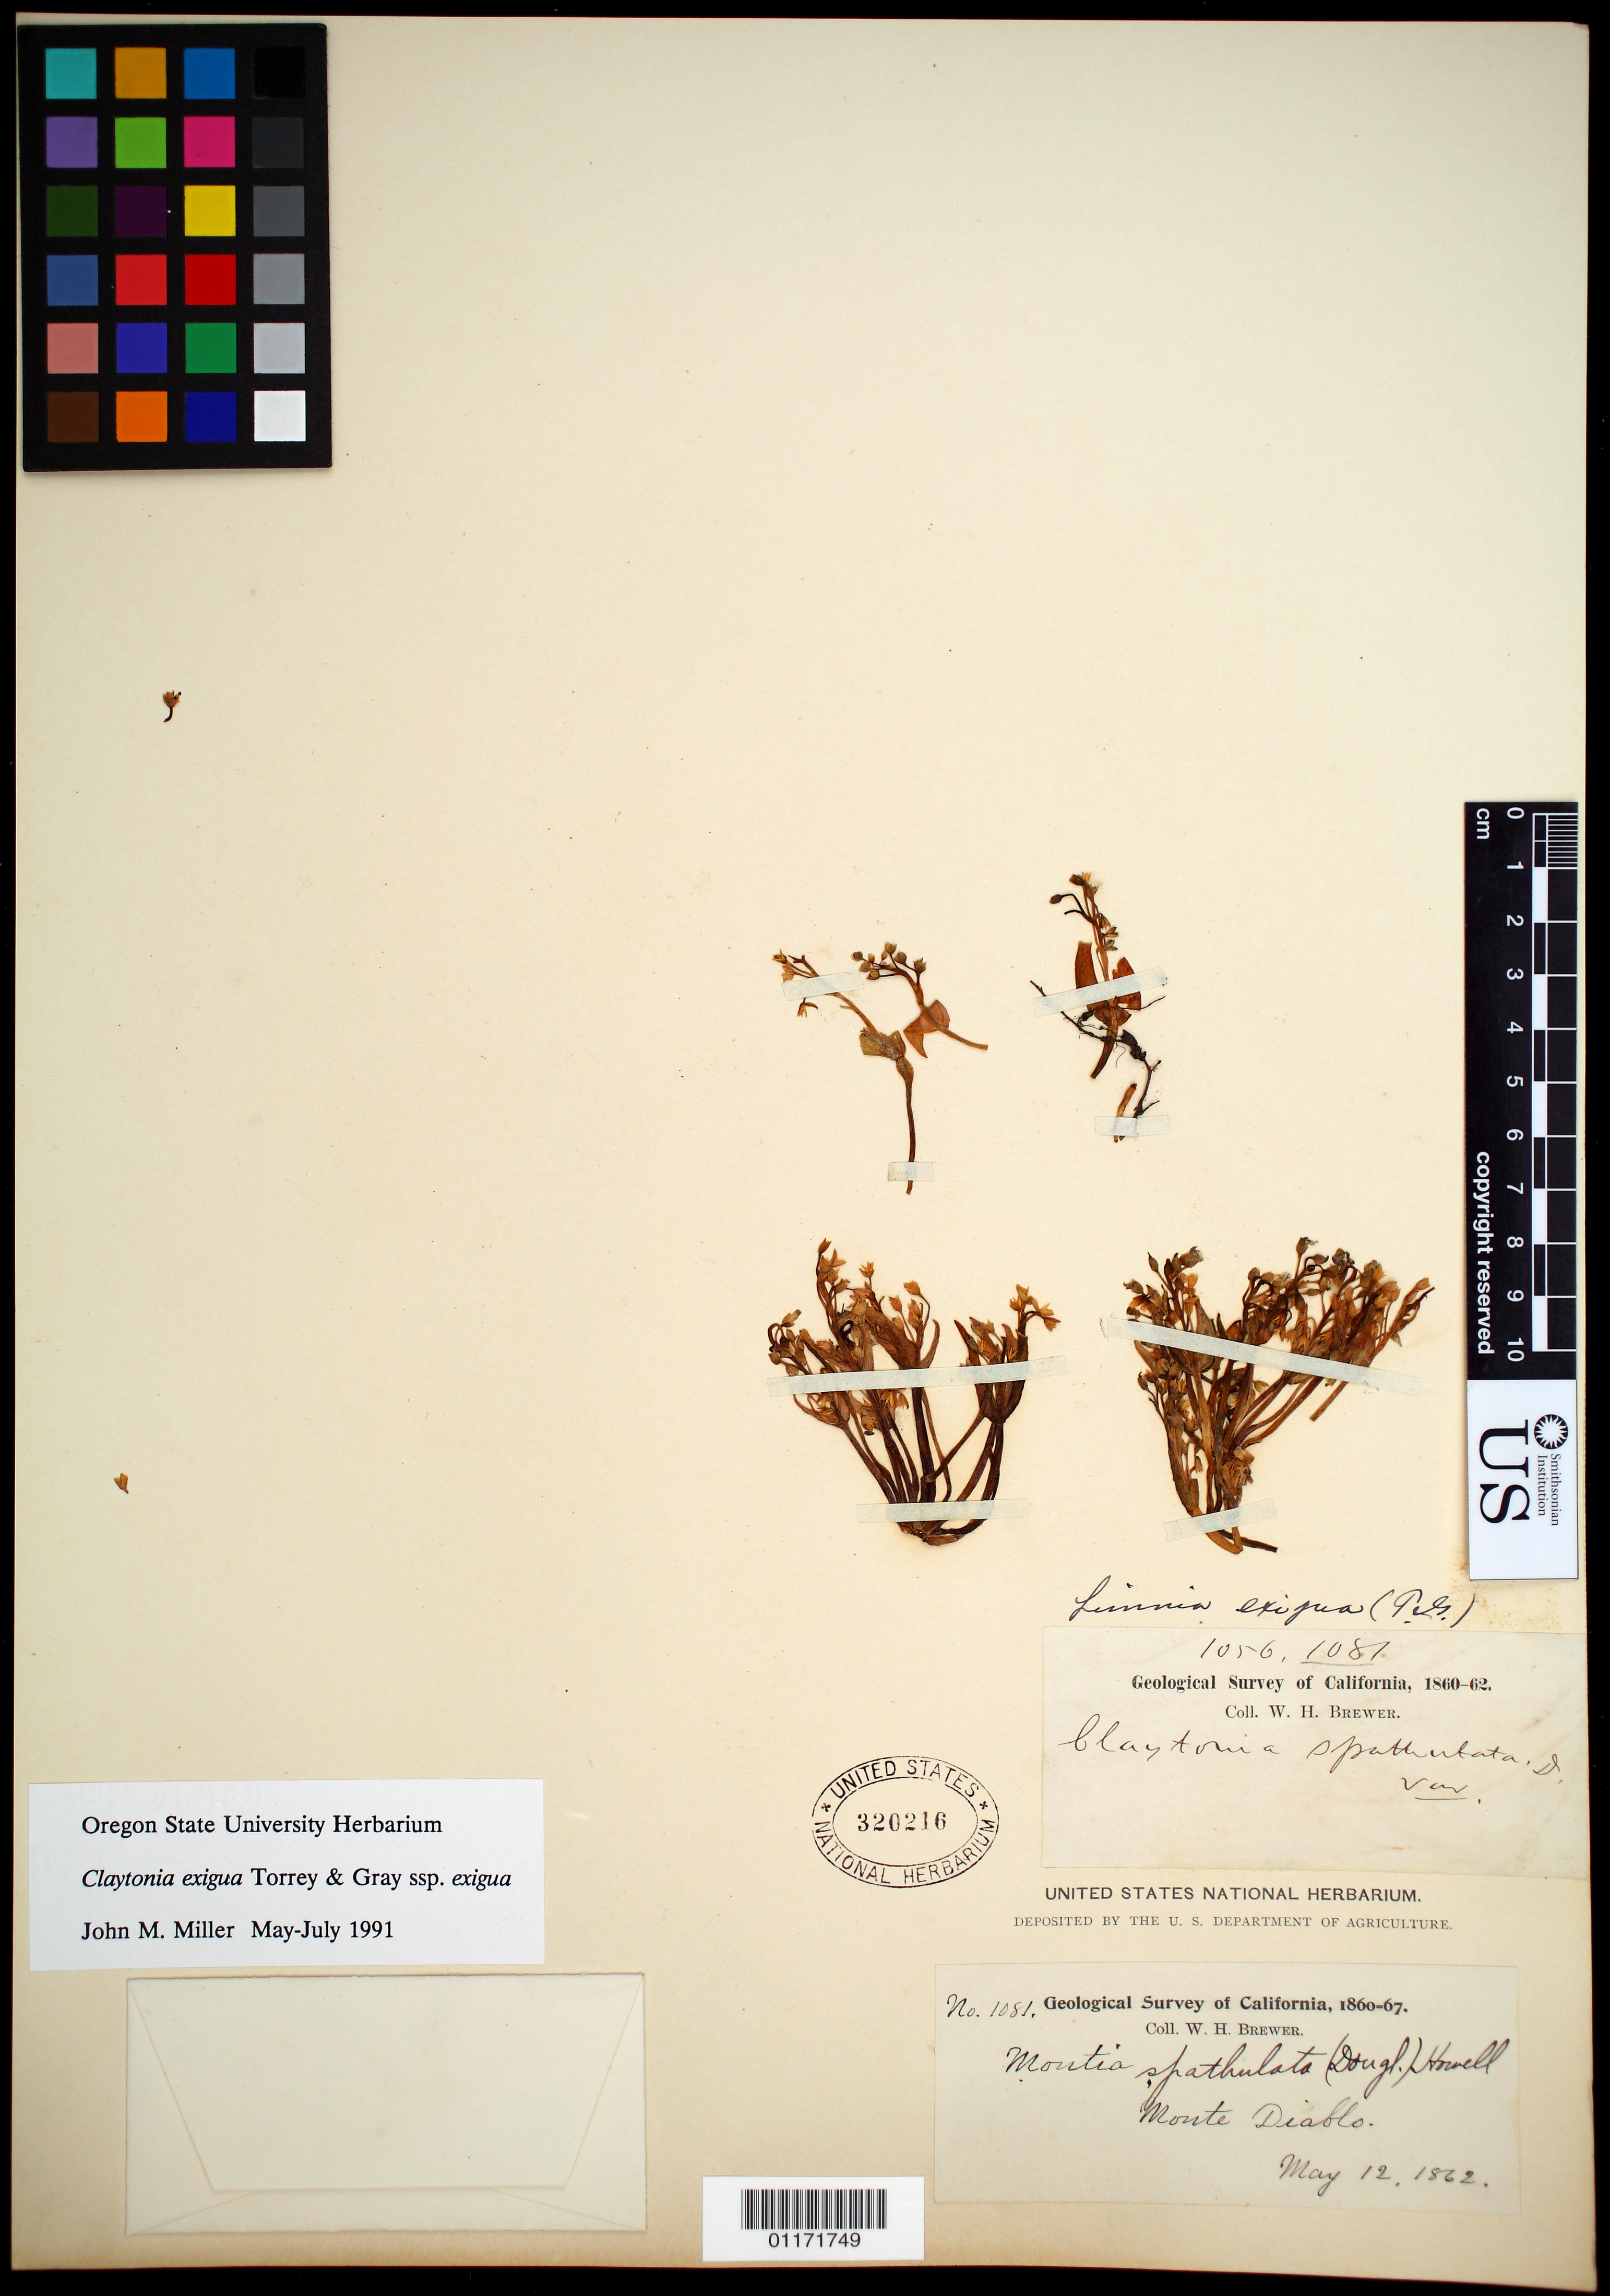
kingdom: Plantae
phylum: Tracheophyta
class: Magnoliopsida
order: Caryophyllales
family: Montiaceae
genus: Claytonia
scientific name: Claytonia exigua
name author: (Douglas) Torr. & A. Gray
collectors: W. H. Brewer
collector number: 1081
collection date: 1862-05-12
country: United States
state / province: California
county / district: Contra Costa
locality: Monte Diablo.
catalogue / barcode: US 320216